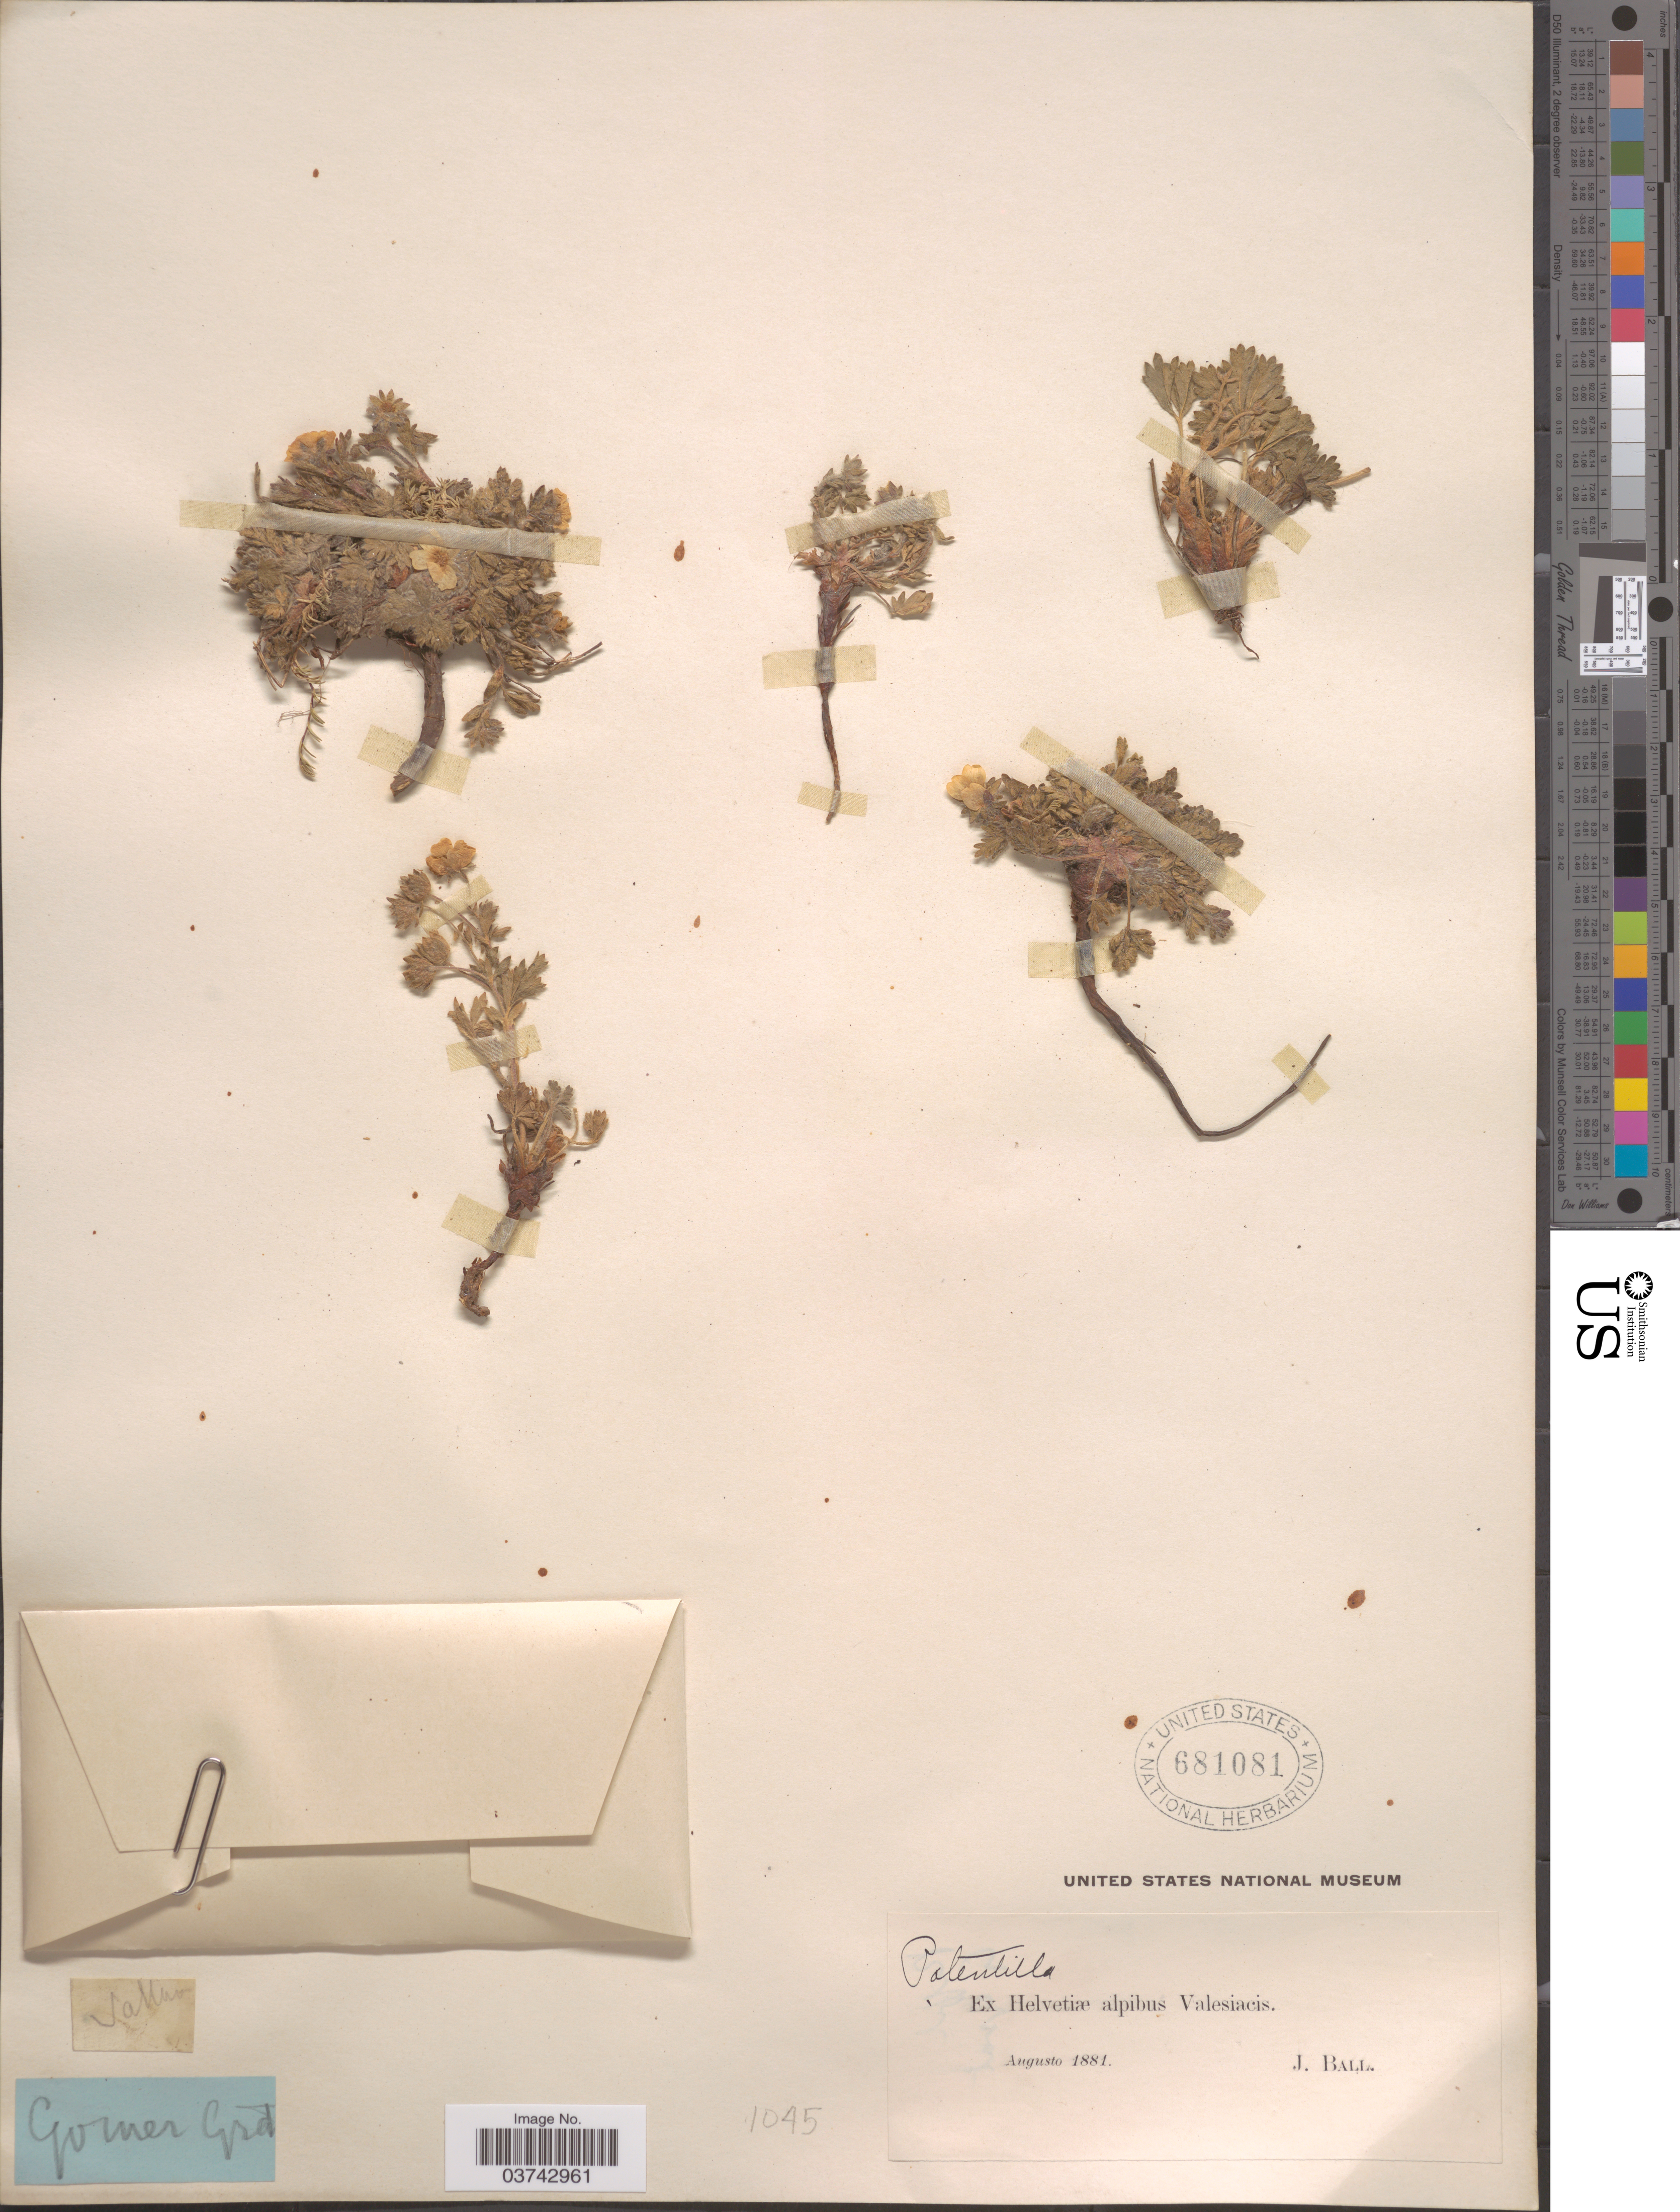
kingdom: Plantae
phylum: Tracheophyta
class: Magnoliopsida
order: Rosales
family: Rosaceae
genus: Potentilla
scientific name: Potentilla sp.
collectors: J. Ball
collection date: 1881-08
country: Switzerland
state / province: Valais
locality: Ex Helvetiæ alpibus Valesiacis. Gorner Grat.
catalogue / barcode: US 681081